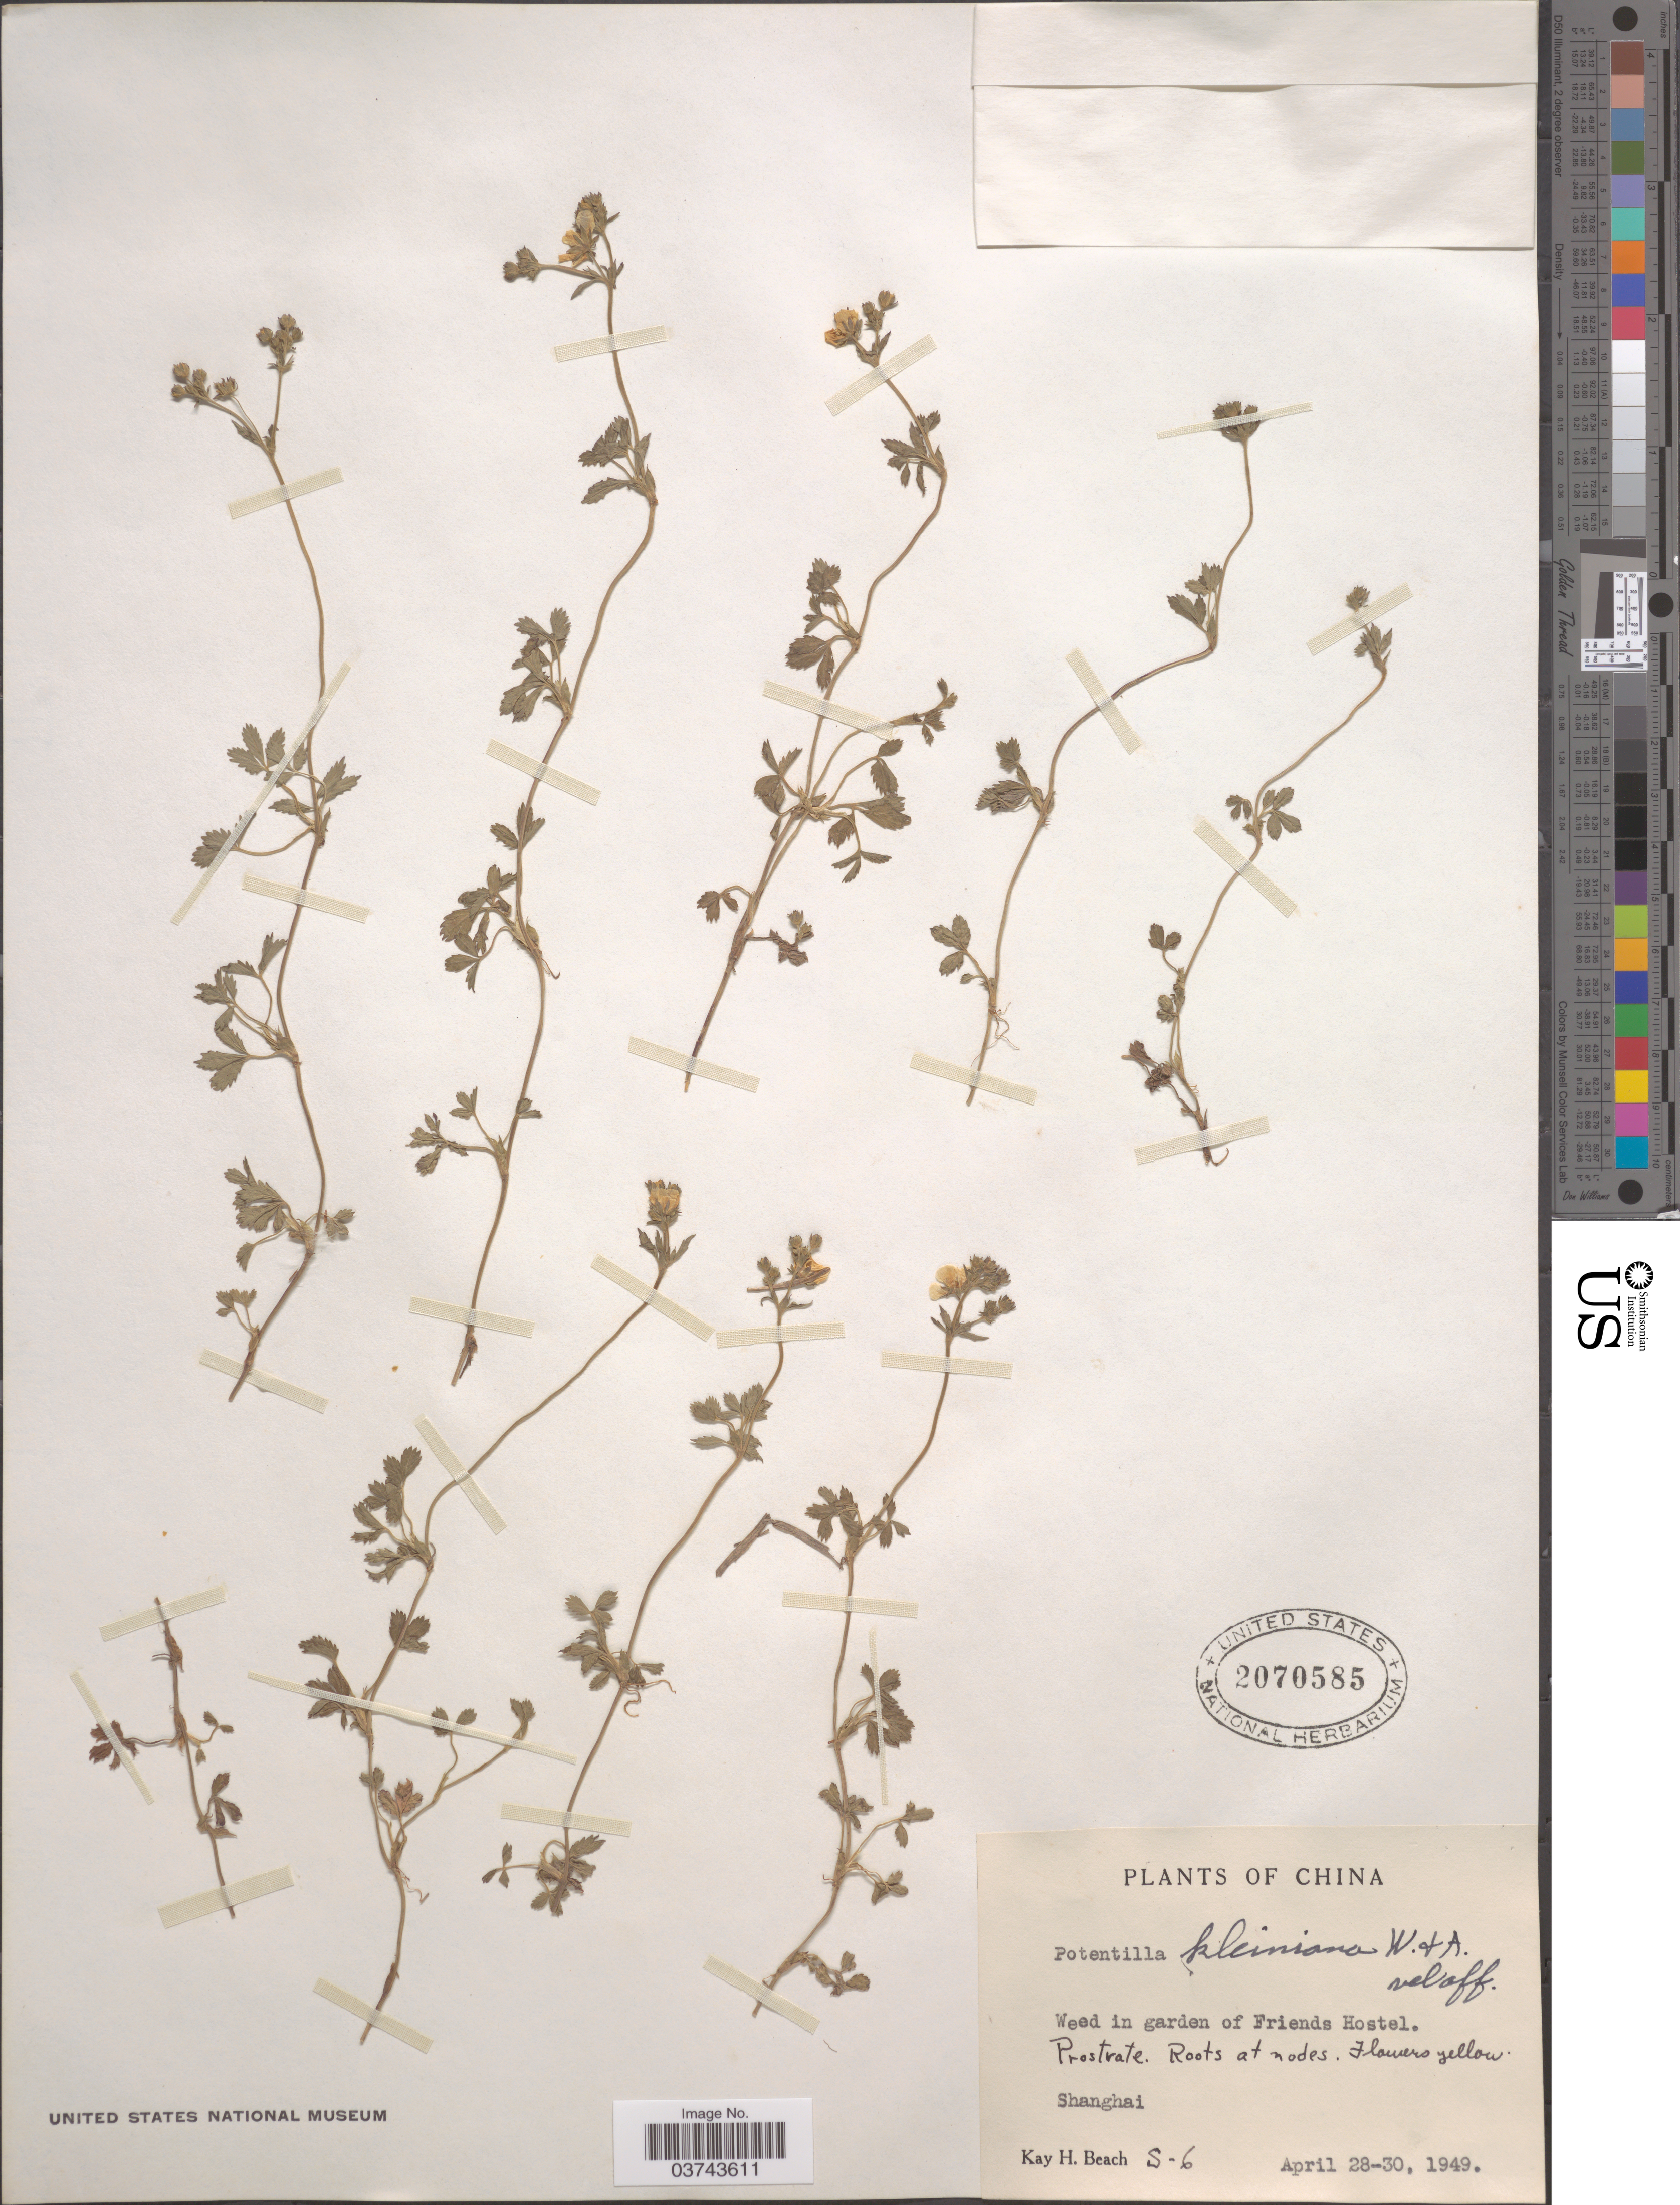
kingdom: Plantae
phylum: Tracheophyta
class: Magnoliopsida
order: Rosales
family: Rosaceae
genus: Potentilla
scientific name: Potentilla kleiniana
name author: Wight & Arn.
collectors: K. H. Beach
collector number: S-6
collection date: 1949-04-28/1949-04-30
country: China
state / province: Shanghai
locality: Garden of Friends Hostel. Shanghai.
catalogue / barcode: US 2070585